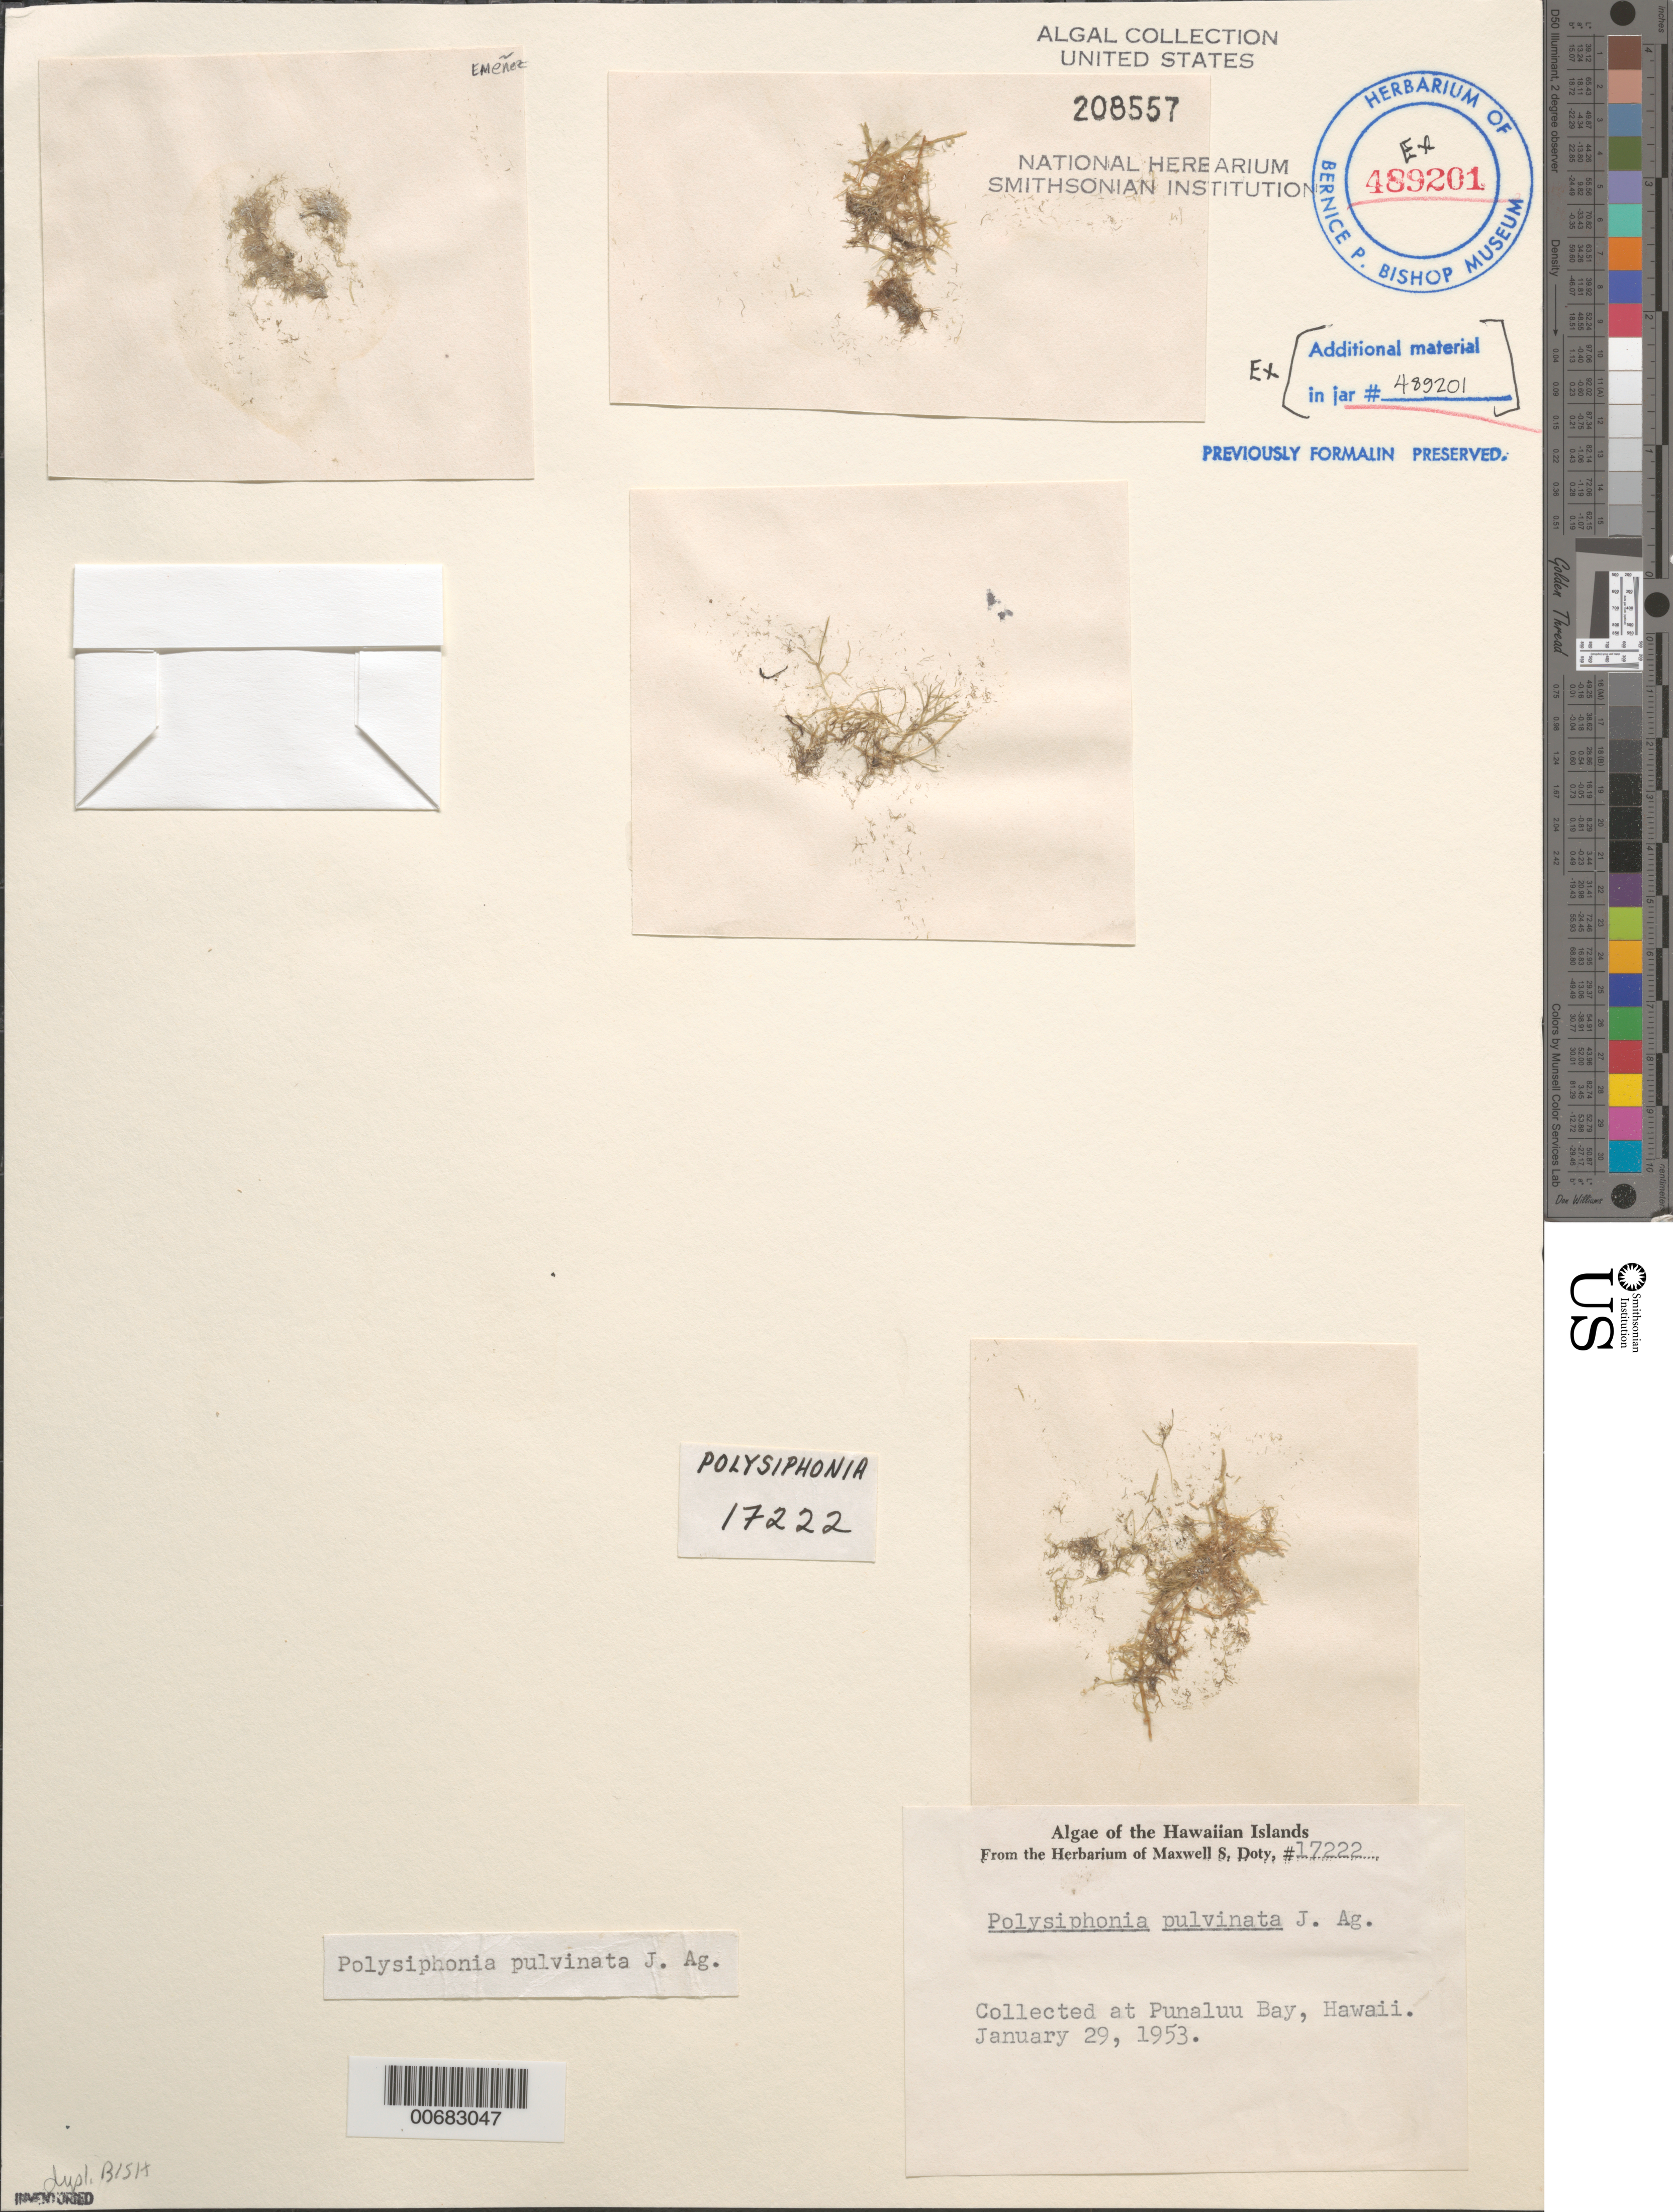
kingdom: Plantae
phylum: Rhodophyta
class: Florideophyceae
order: Ceramiales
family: Rhodomelaceae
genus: Polysiphonia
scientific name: Polysiphonia pulvinata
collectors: M. S.Doty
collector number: MSD 17222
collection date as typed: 29 Jan 1953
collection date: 1953-01-29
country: United States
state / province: Hawaii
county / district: Hawaii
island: Hawaii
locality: Punaluu Bay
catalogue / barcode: US 208557